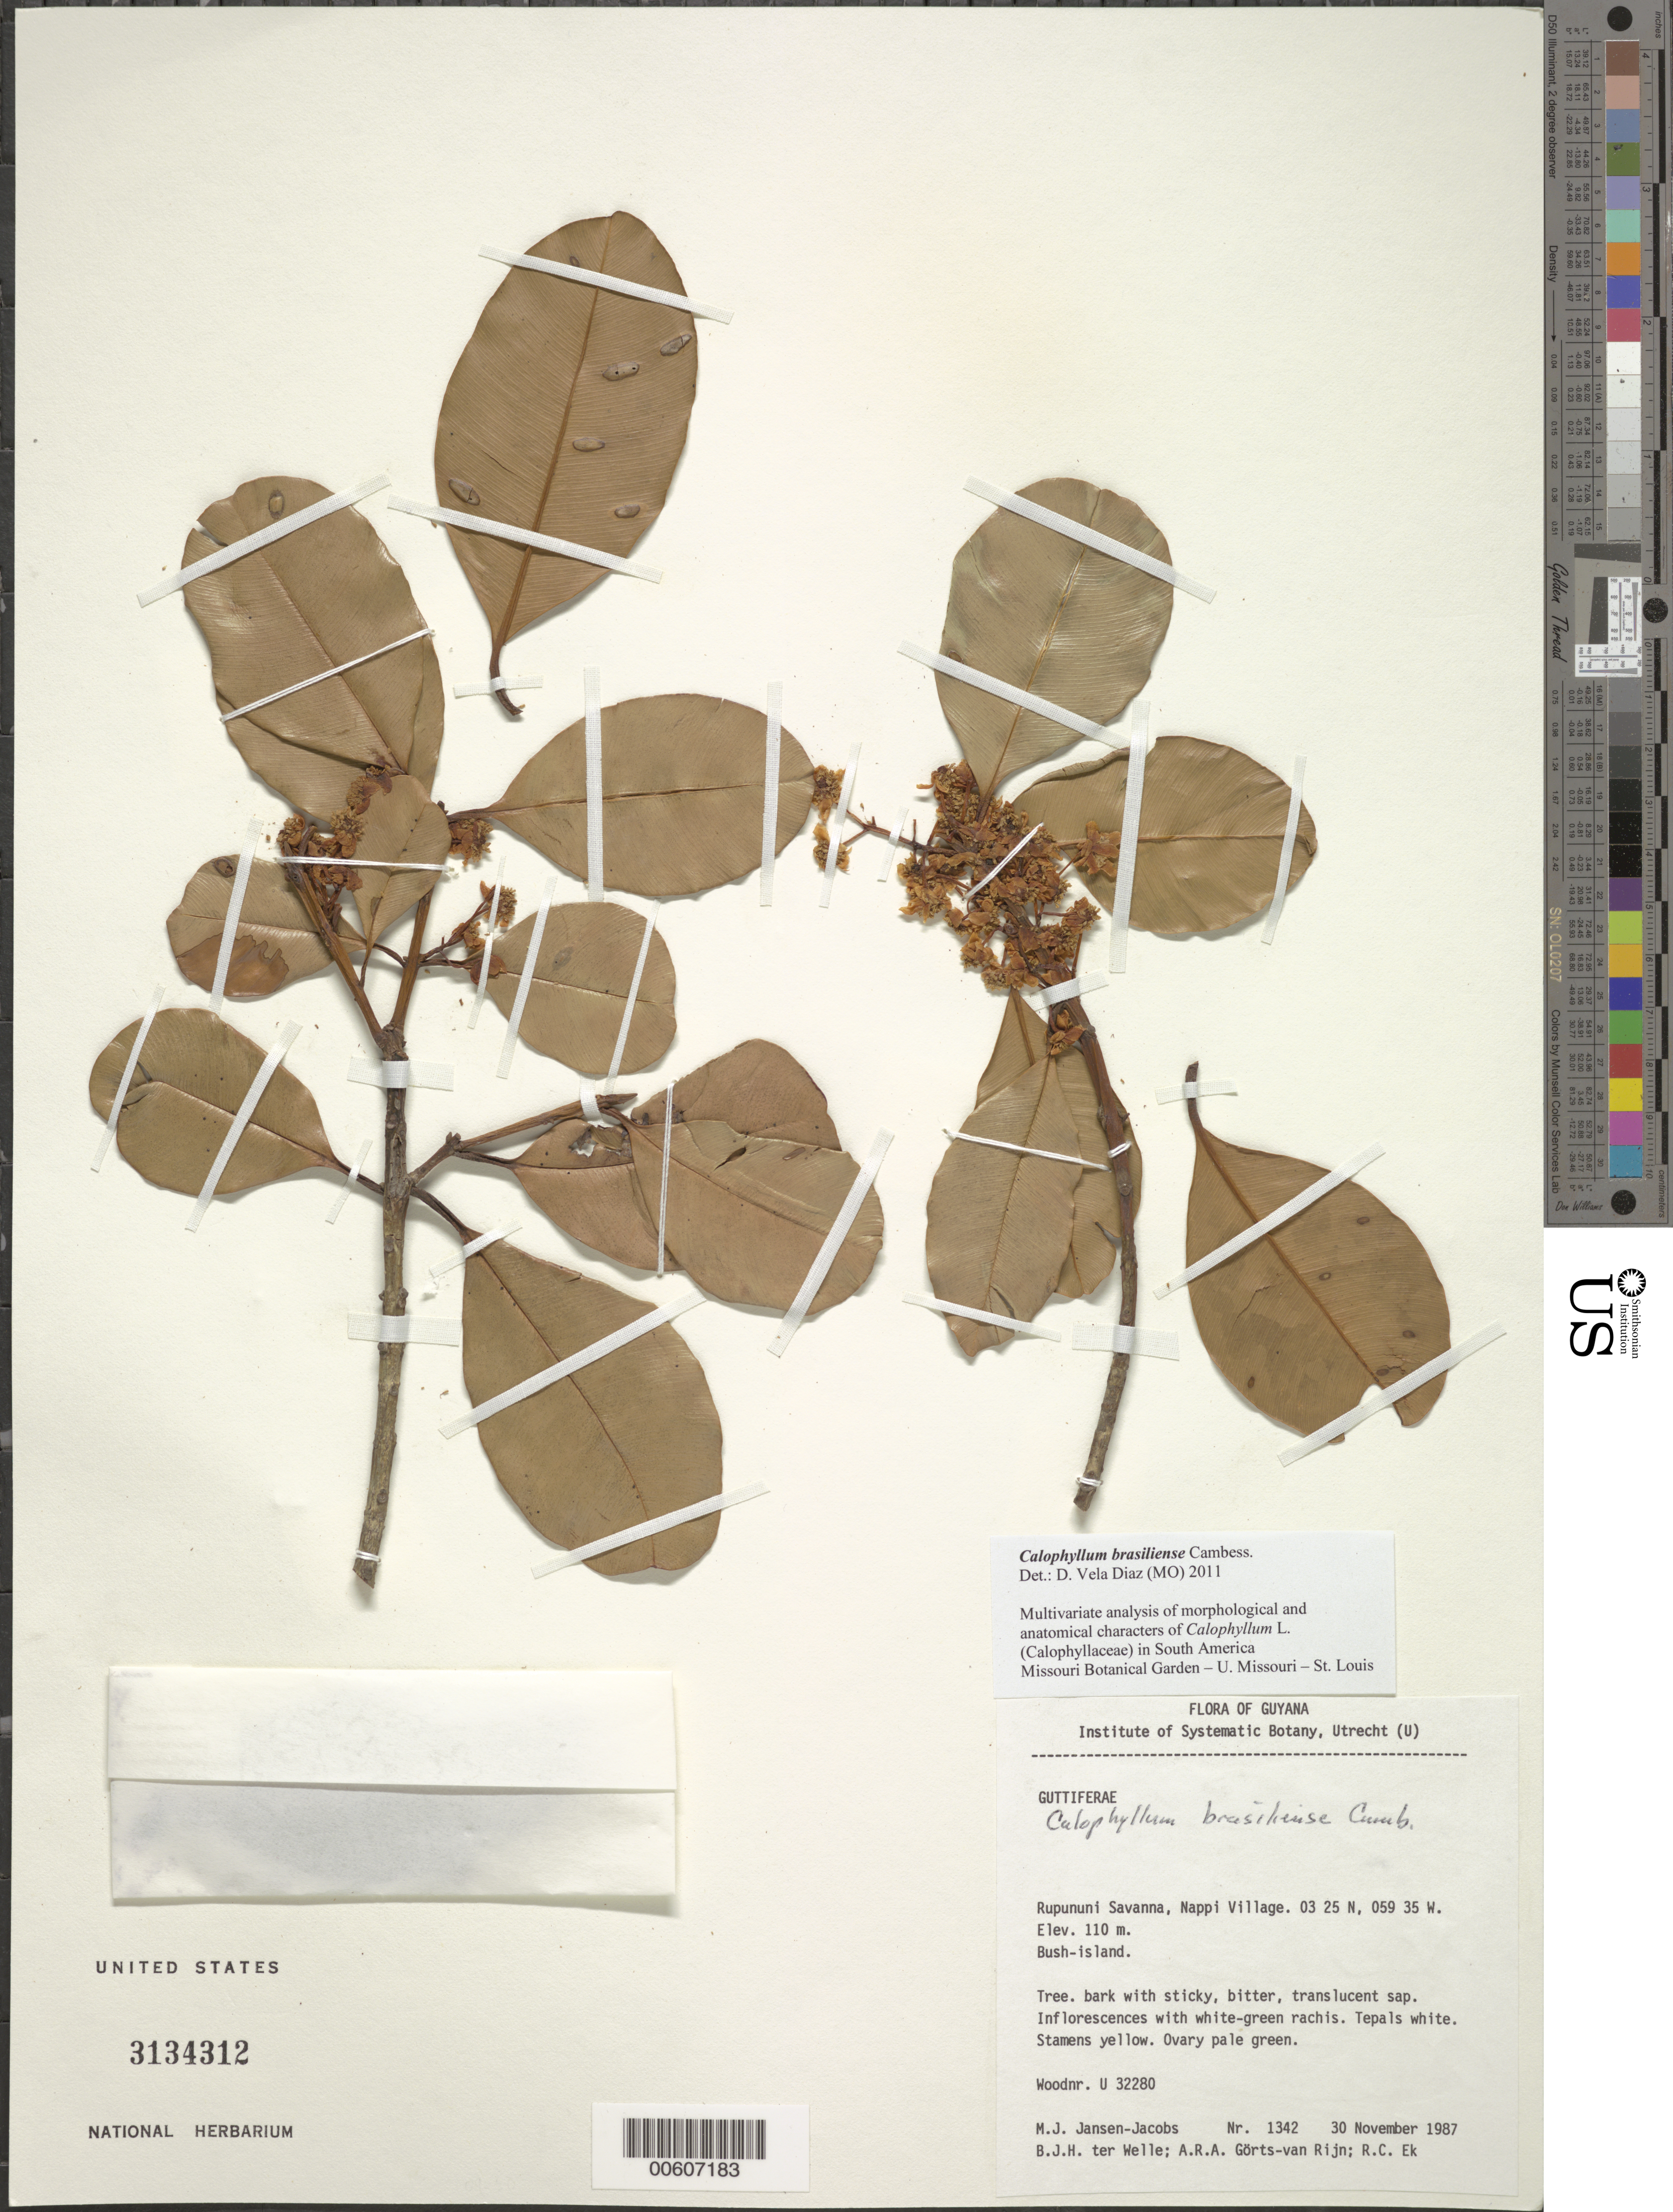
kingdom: Plantae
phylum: Tracheophyta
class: Magnoliopsida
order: Malpighiales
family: Calophyllaceae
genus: Calophyllum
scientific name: Calophyllum brasiliense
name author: Cambess.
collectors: M. J. Jansen-Jacobs, B. Welle, A. .R. A. Görts-van Rijn & R. C. Ek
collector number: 1342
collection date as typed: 30-Nov-87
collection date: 1987-11-30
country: Guyana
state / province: U. Takutu-U. Essequibo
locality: Nappi Village, Rupununi Savanna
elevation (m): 110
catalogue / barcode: US 3134312